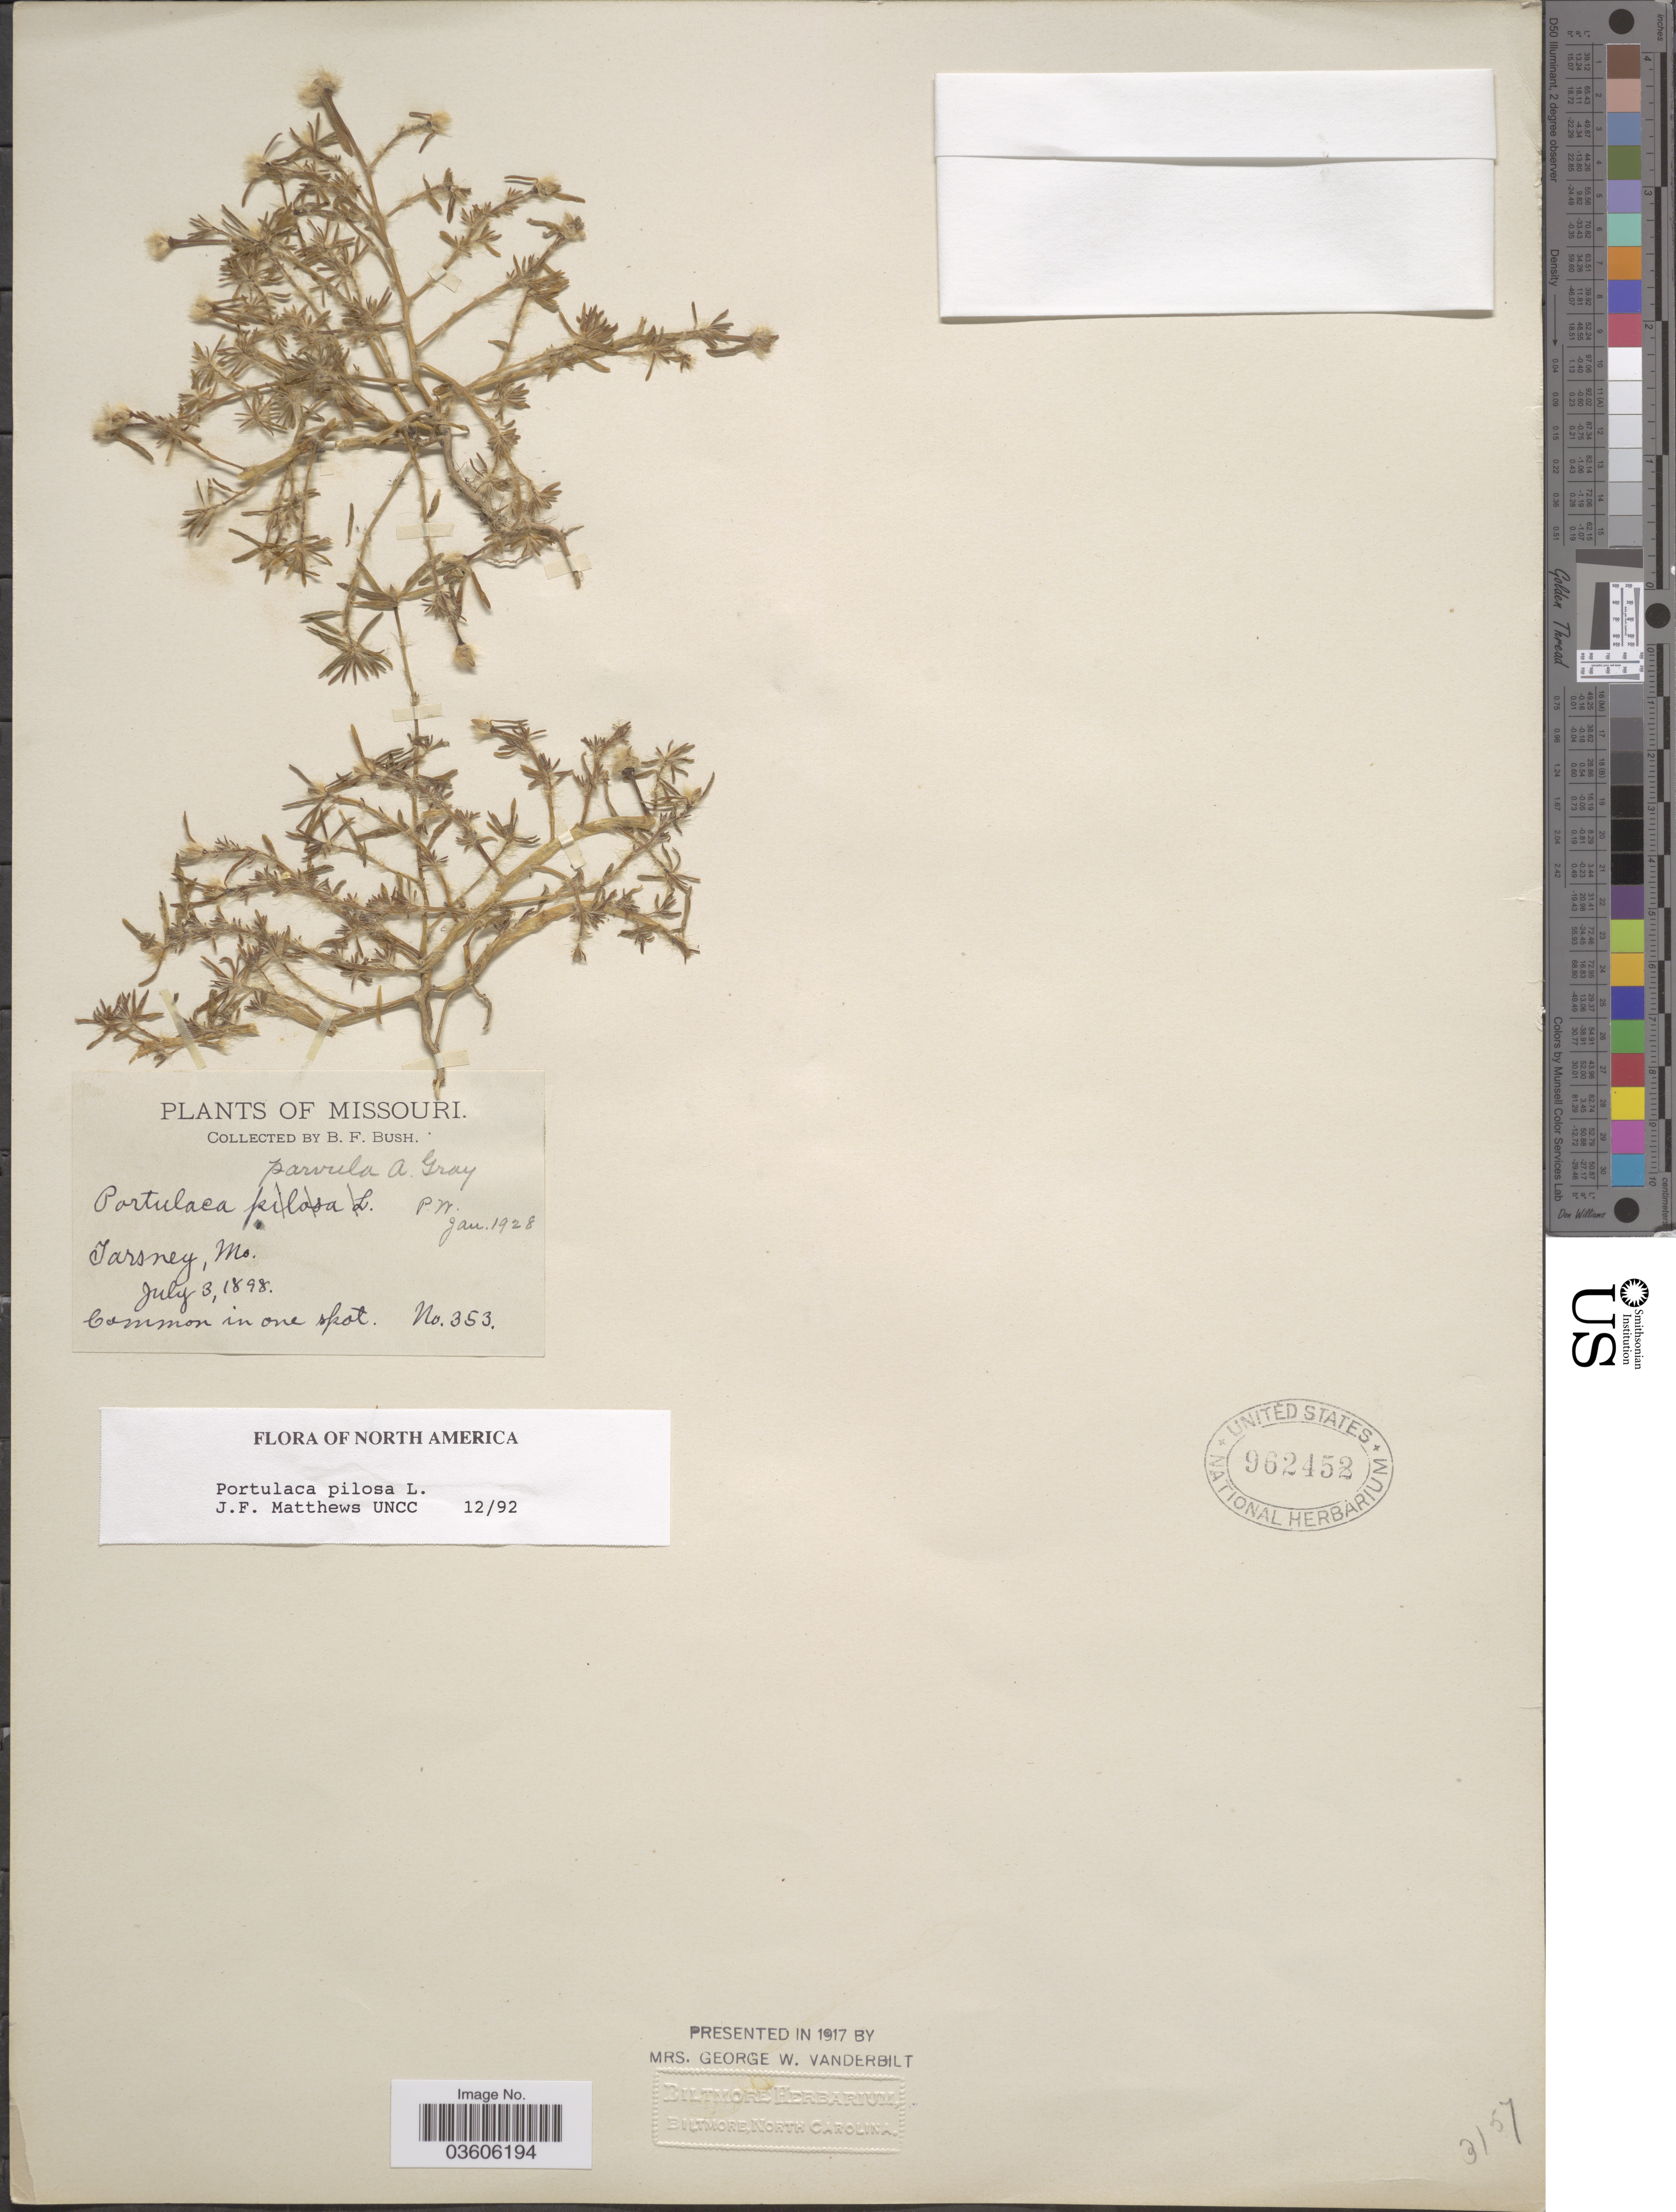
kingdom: Plantae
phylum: Tracheophyta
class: Magnoliopsida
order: Caryophyllales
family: Portulacaceae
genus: Portulaca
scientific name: Portulaca pilosa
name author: L.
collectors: B. F. Bush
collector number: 353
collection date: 1898-07-03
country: United States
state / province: Missouri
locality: Tarsney.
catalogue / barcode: US 962452